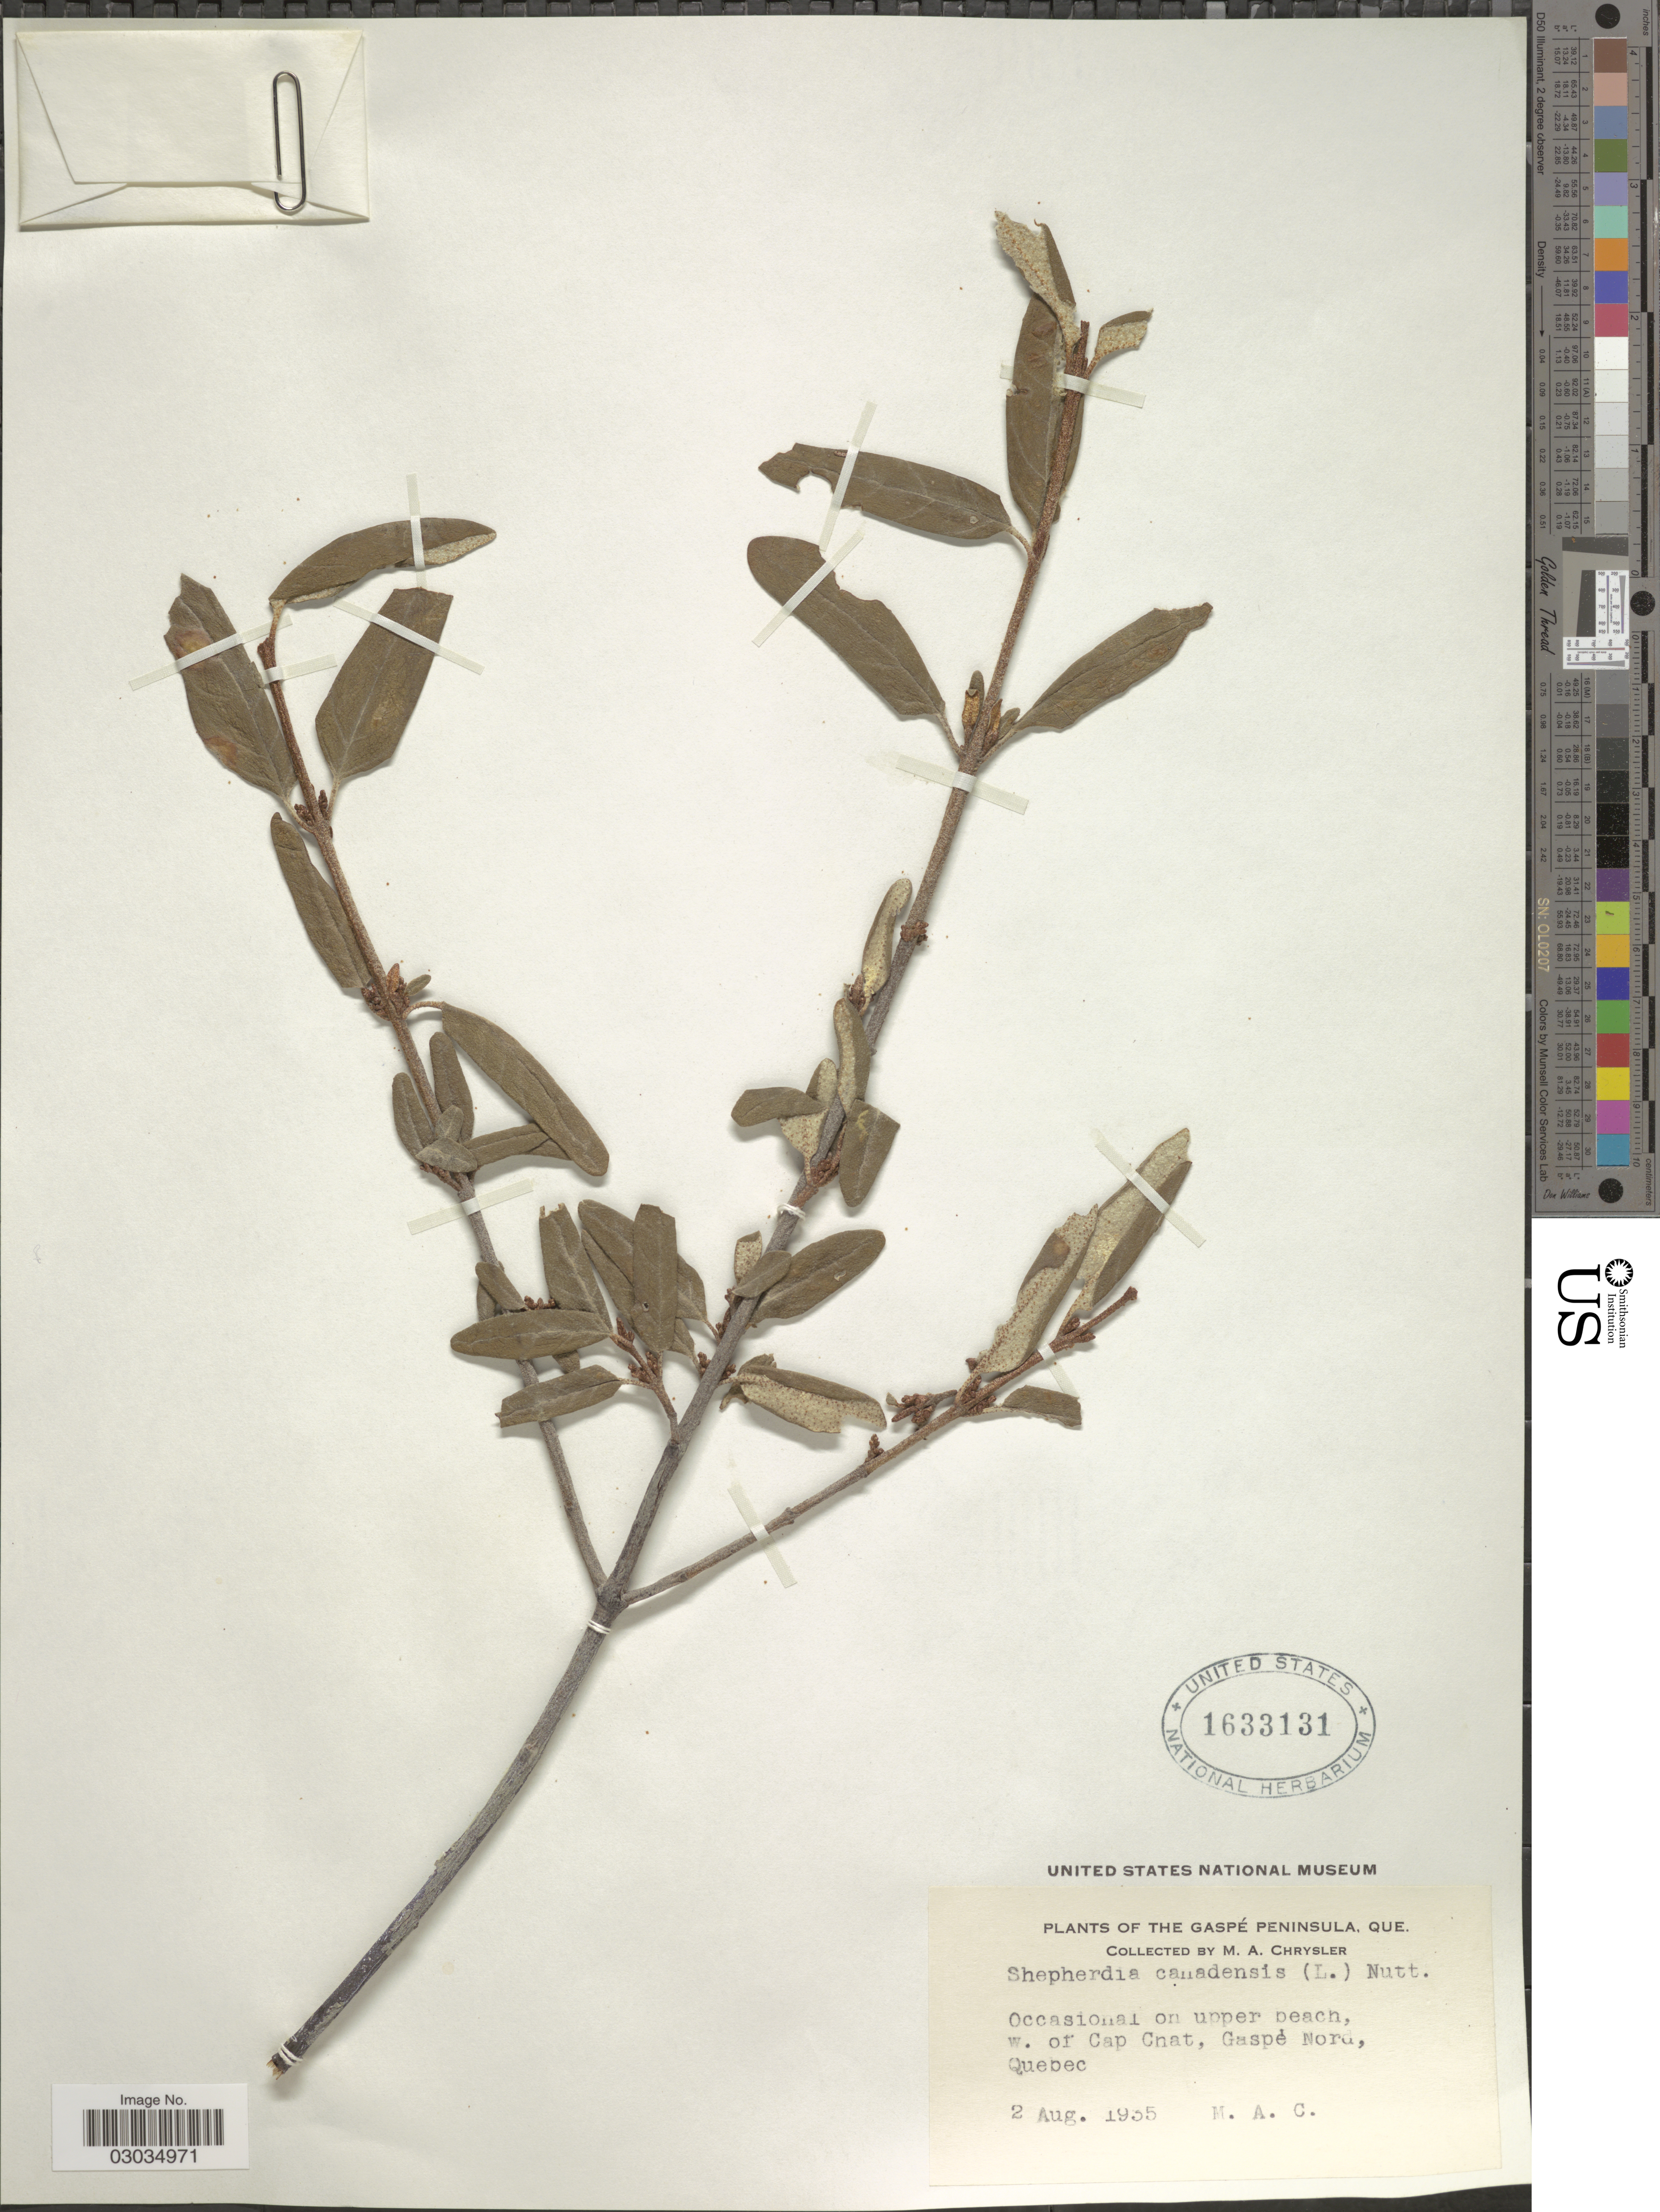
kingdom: Plantae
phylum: Tracheophyta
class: Magnoliopsida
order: Rosales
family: Elaeagnaceae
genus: Shepherdia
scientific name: Shepherdia canadensis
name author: (L.) Nutt.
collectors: M. Chrysler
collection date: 1935-08-02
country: Canada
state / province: Quebec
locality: The Gaspé Peninsula, Que., Occasional on upper beach, w. of Cap Gnat, Gaspé Nord.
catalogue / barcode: US 1633131